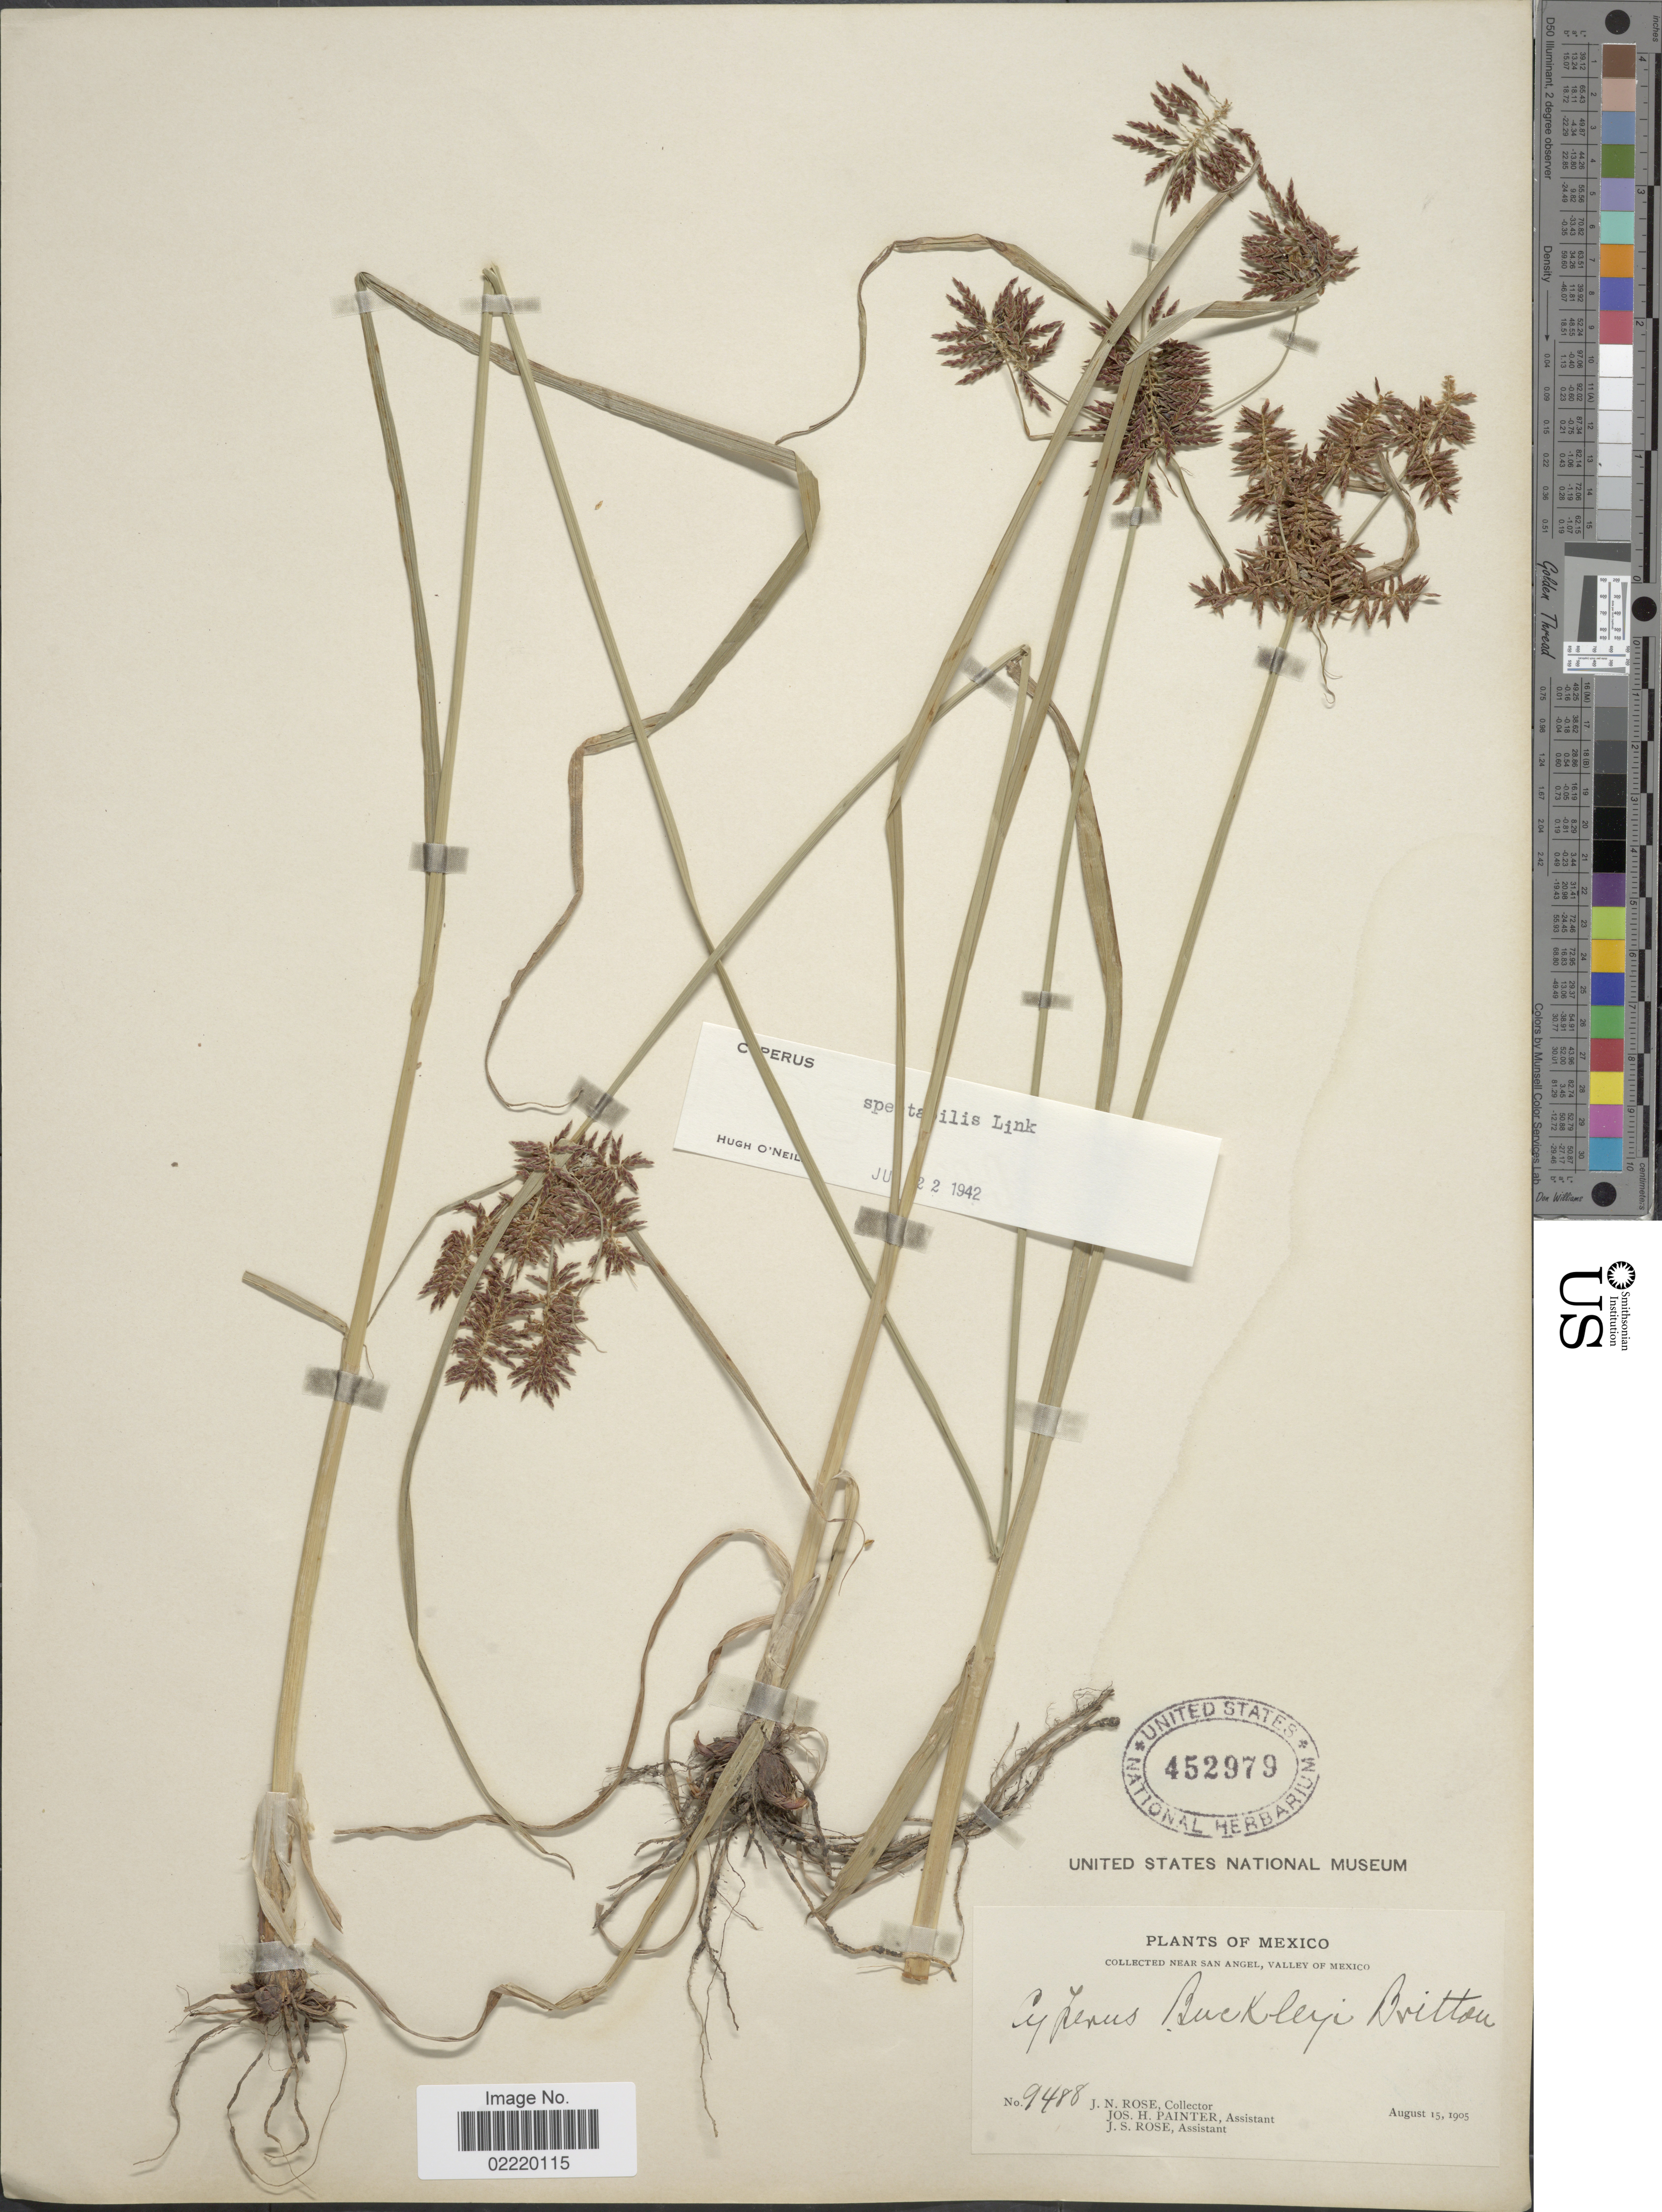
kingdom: Plantae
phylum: Tracheophyta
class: Liliopsida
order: Poales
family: Cyperaceae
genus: Cyperus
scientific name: Cyperus spectabilis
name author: Link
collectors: J. N. Rose, J. H. Painter & J. S. Rose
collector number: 9488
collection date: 1905-08-15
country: Mexico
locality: Near San Angel, Valley of Mexico.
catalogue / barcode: US 452979